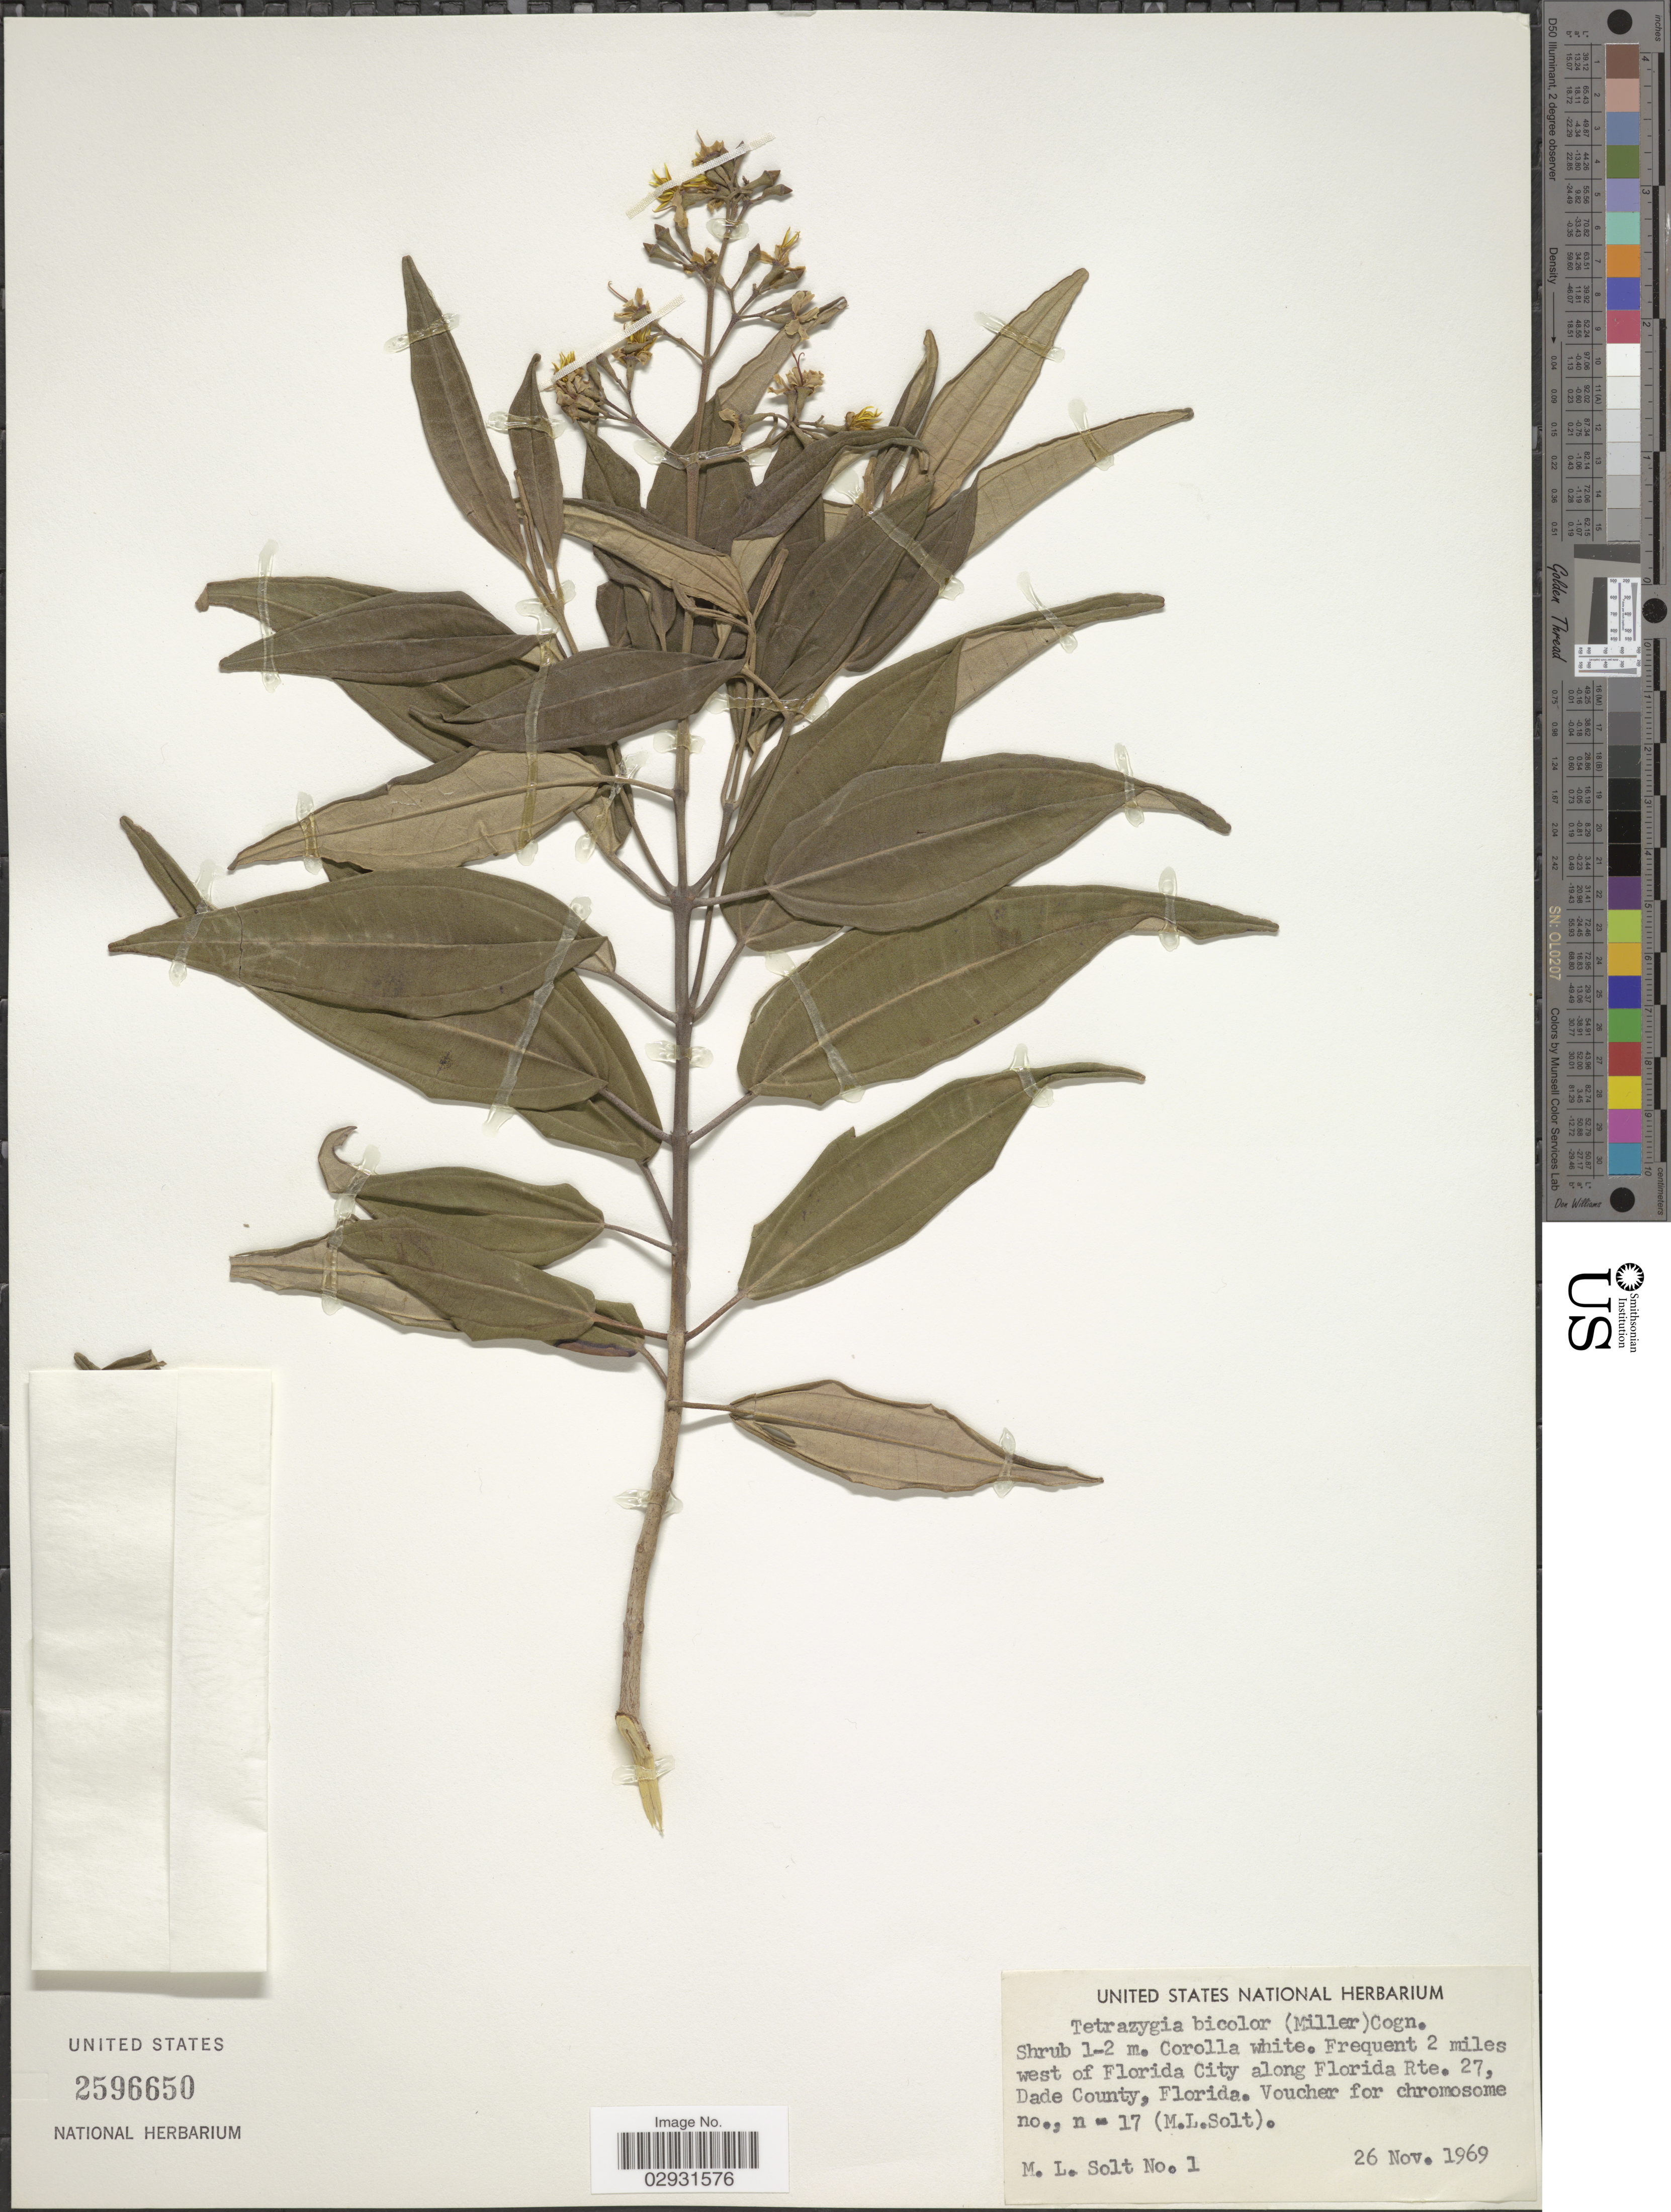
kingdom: Plantae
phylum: Tracheophyta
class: Magnoliopsida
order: Myrtales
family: Melastomataceae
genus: Tetrazygia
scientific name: Tetrazygia bicolor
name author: (Mill.) Cogn.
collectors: M. Solt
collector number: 1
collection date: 1969-11-26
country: United States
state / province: Florida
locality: Frequent 2 miles west of Florida City along Florida Rte. 27, Dade County.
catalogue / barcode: US 2596650